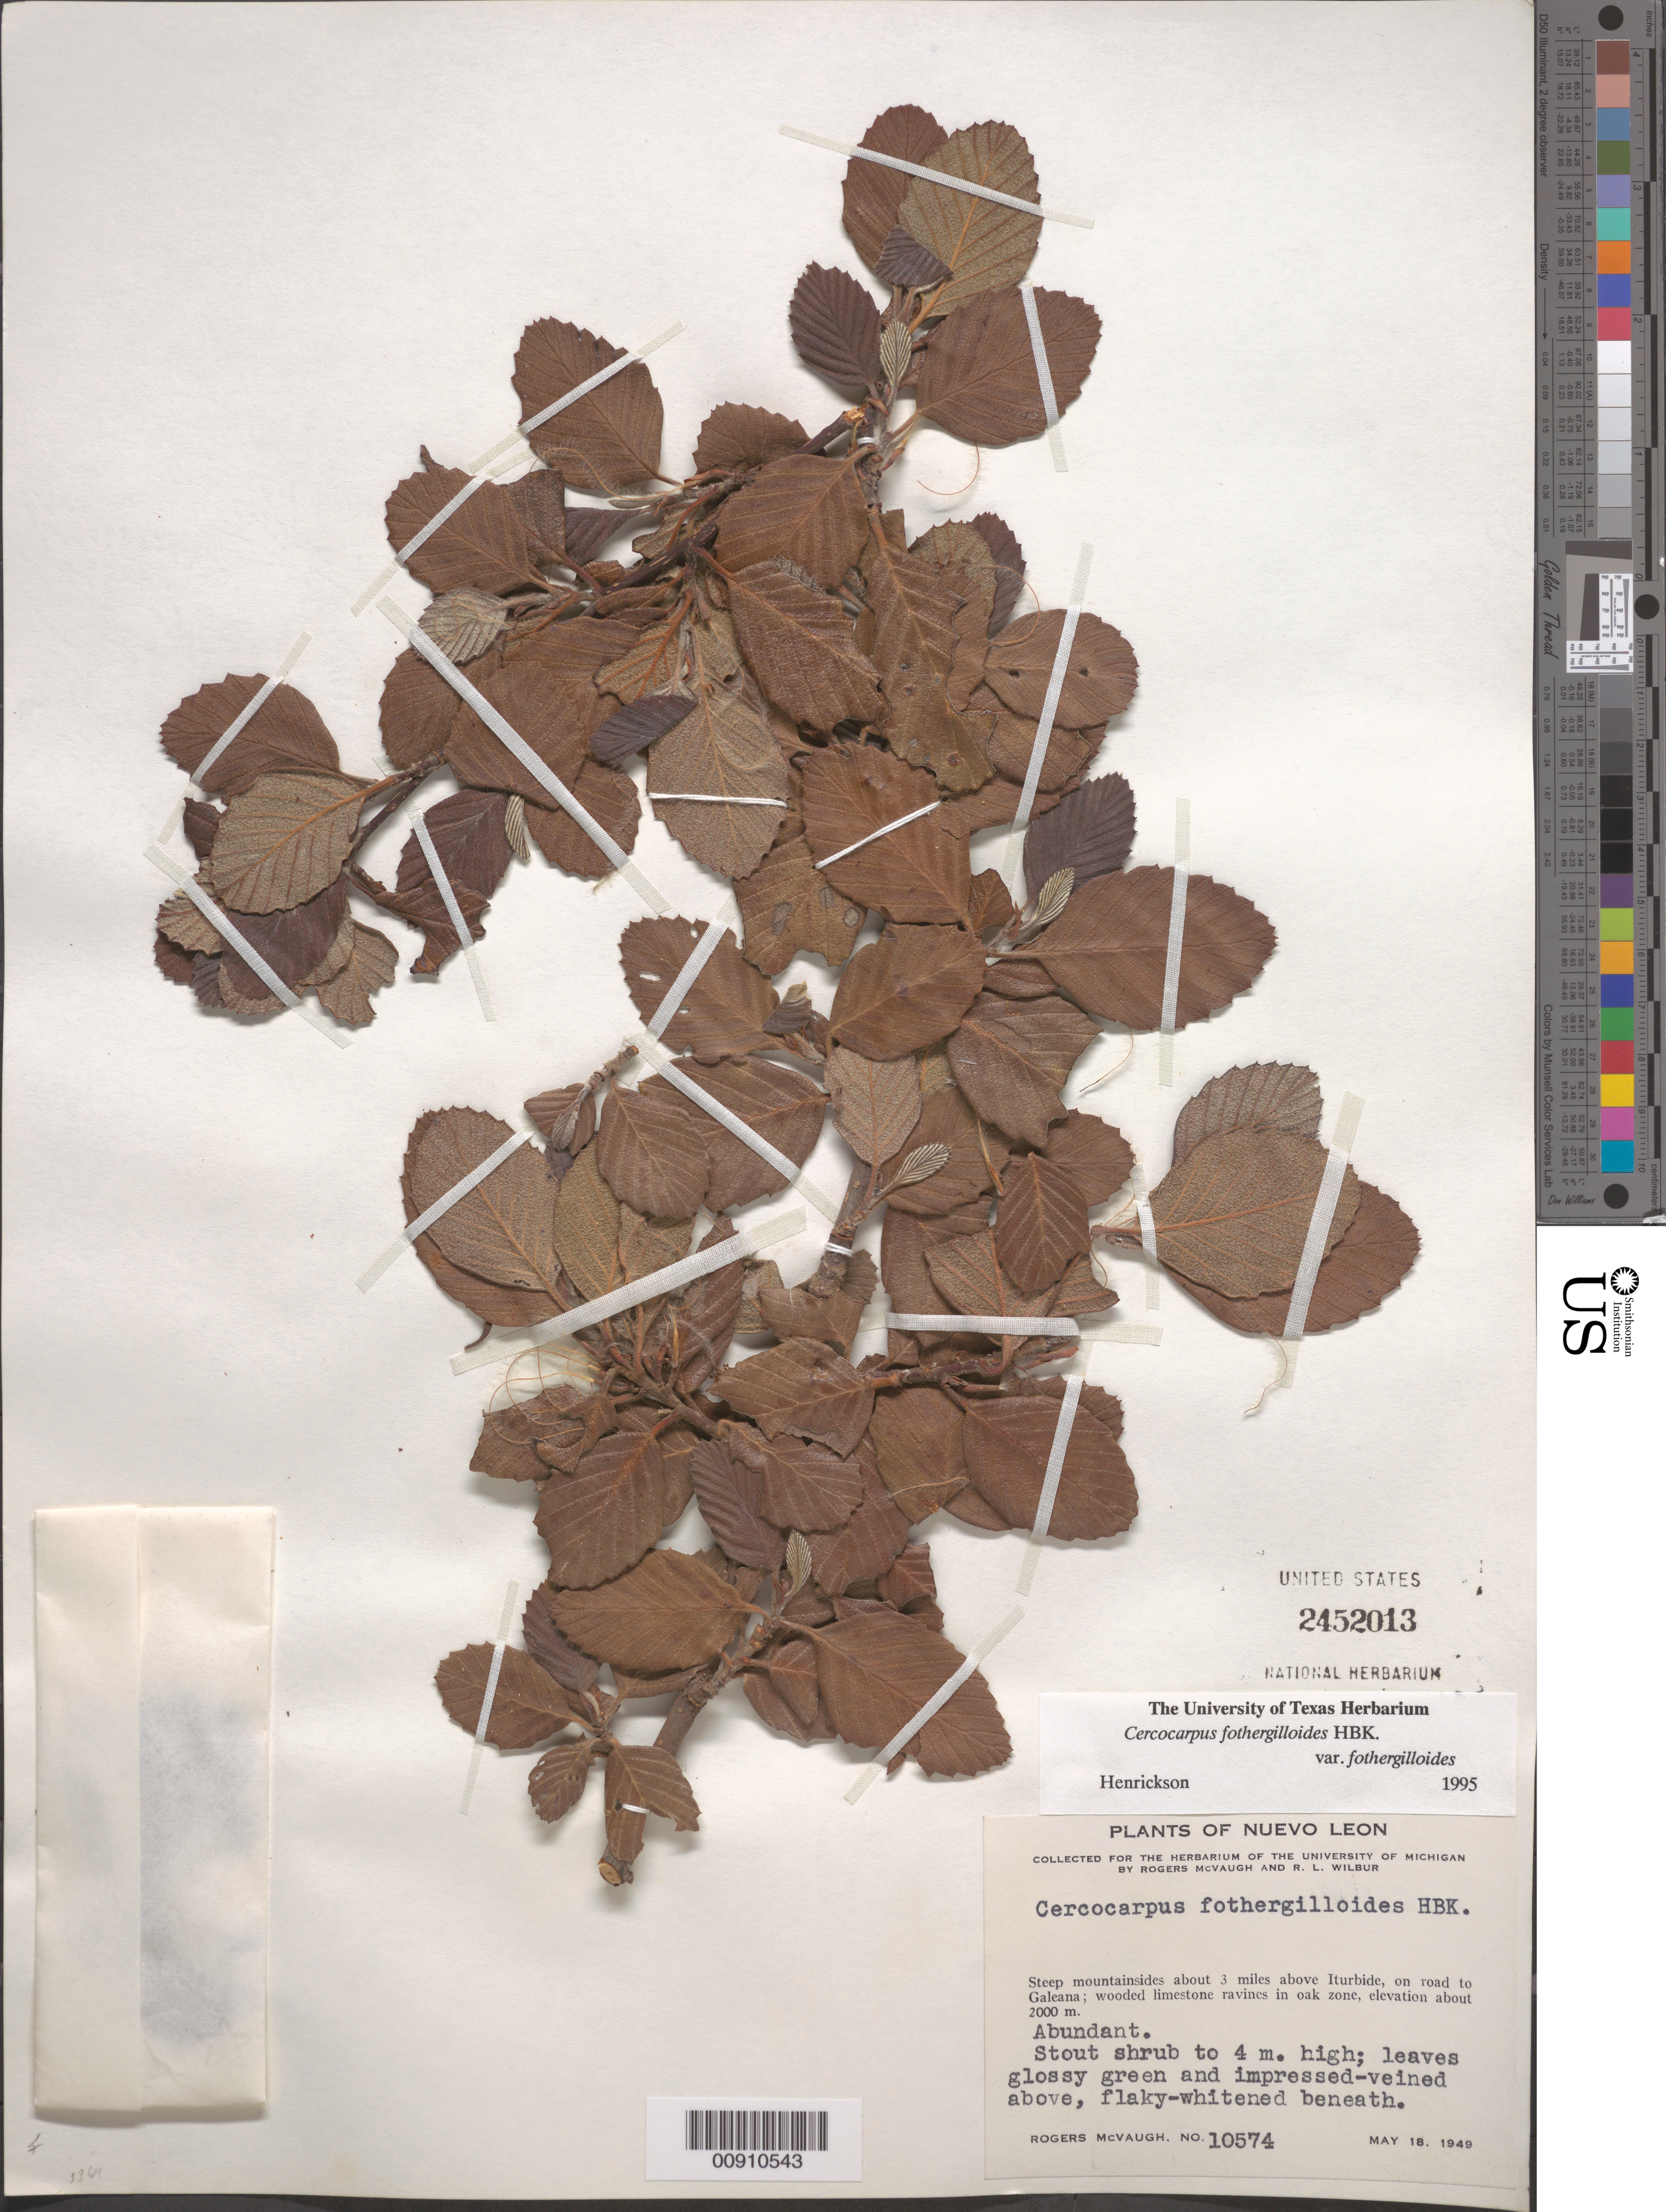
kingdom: Plantae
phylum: Tracheophyta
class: Magnoliopsida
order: Rosales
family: Rosaceae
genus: Cercocarpus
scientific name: Cercocarpus fothergilloides var. fothergilloides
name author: Kunth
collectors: R. McVaugh & R. L. Wilbur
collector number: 10574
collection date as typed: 18 May 1949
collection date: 1949-05-18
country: Mexico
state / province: Nuevo León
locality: Steep mountainsides about 3 miles above Iturbide, on road to Galeana.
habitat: Wooded limestone ravines in oak zone.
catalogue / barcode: US 2452013